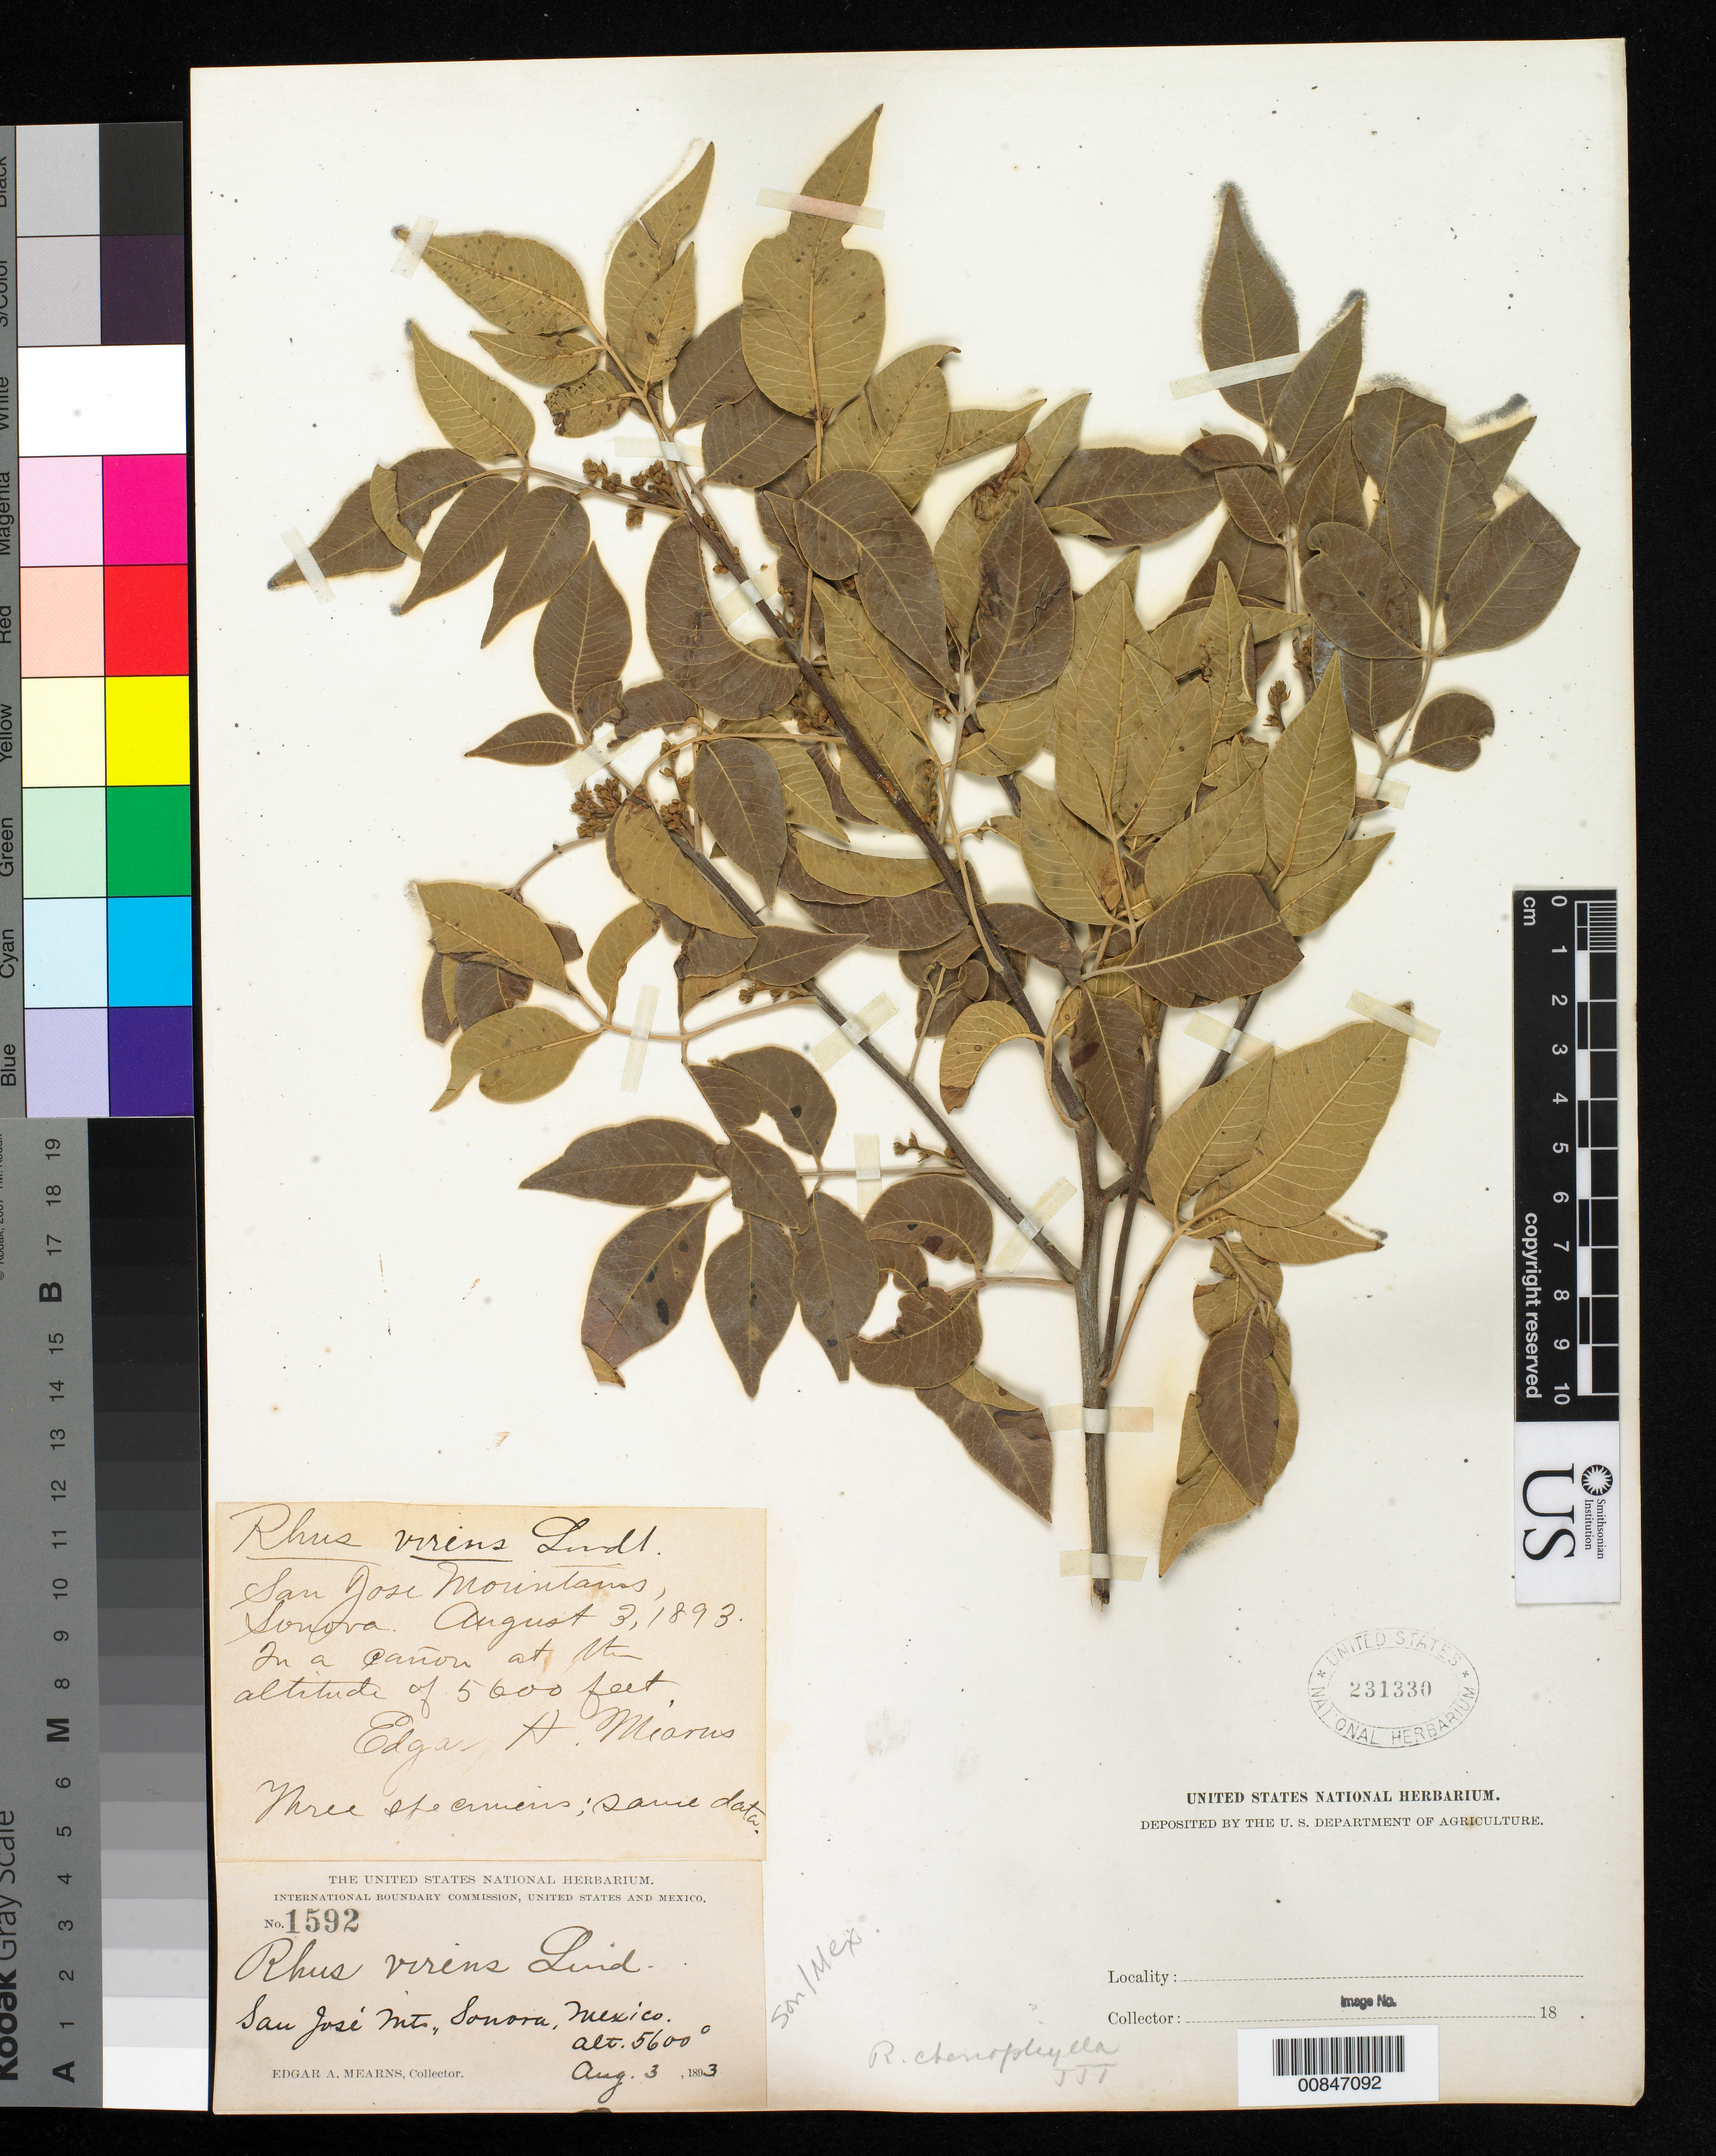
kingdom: Plantae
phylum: Tracheophyta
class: Magnoliopsida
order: Sapindales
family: Anacardiaceae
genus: Rhus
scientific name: Rhus choriophylla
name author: Wooton & Standl.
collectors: E. A. Mearns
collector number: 1592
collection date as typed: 03 Aug 1893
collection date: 1893-08-03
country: Mexico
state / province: Sonora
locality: San José Mts.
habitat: In a cañon.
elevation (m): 1707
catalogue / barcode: US 231330